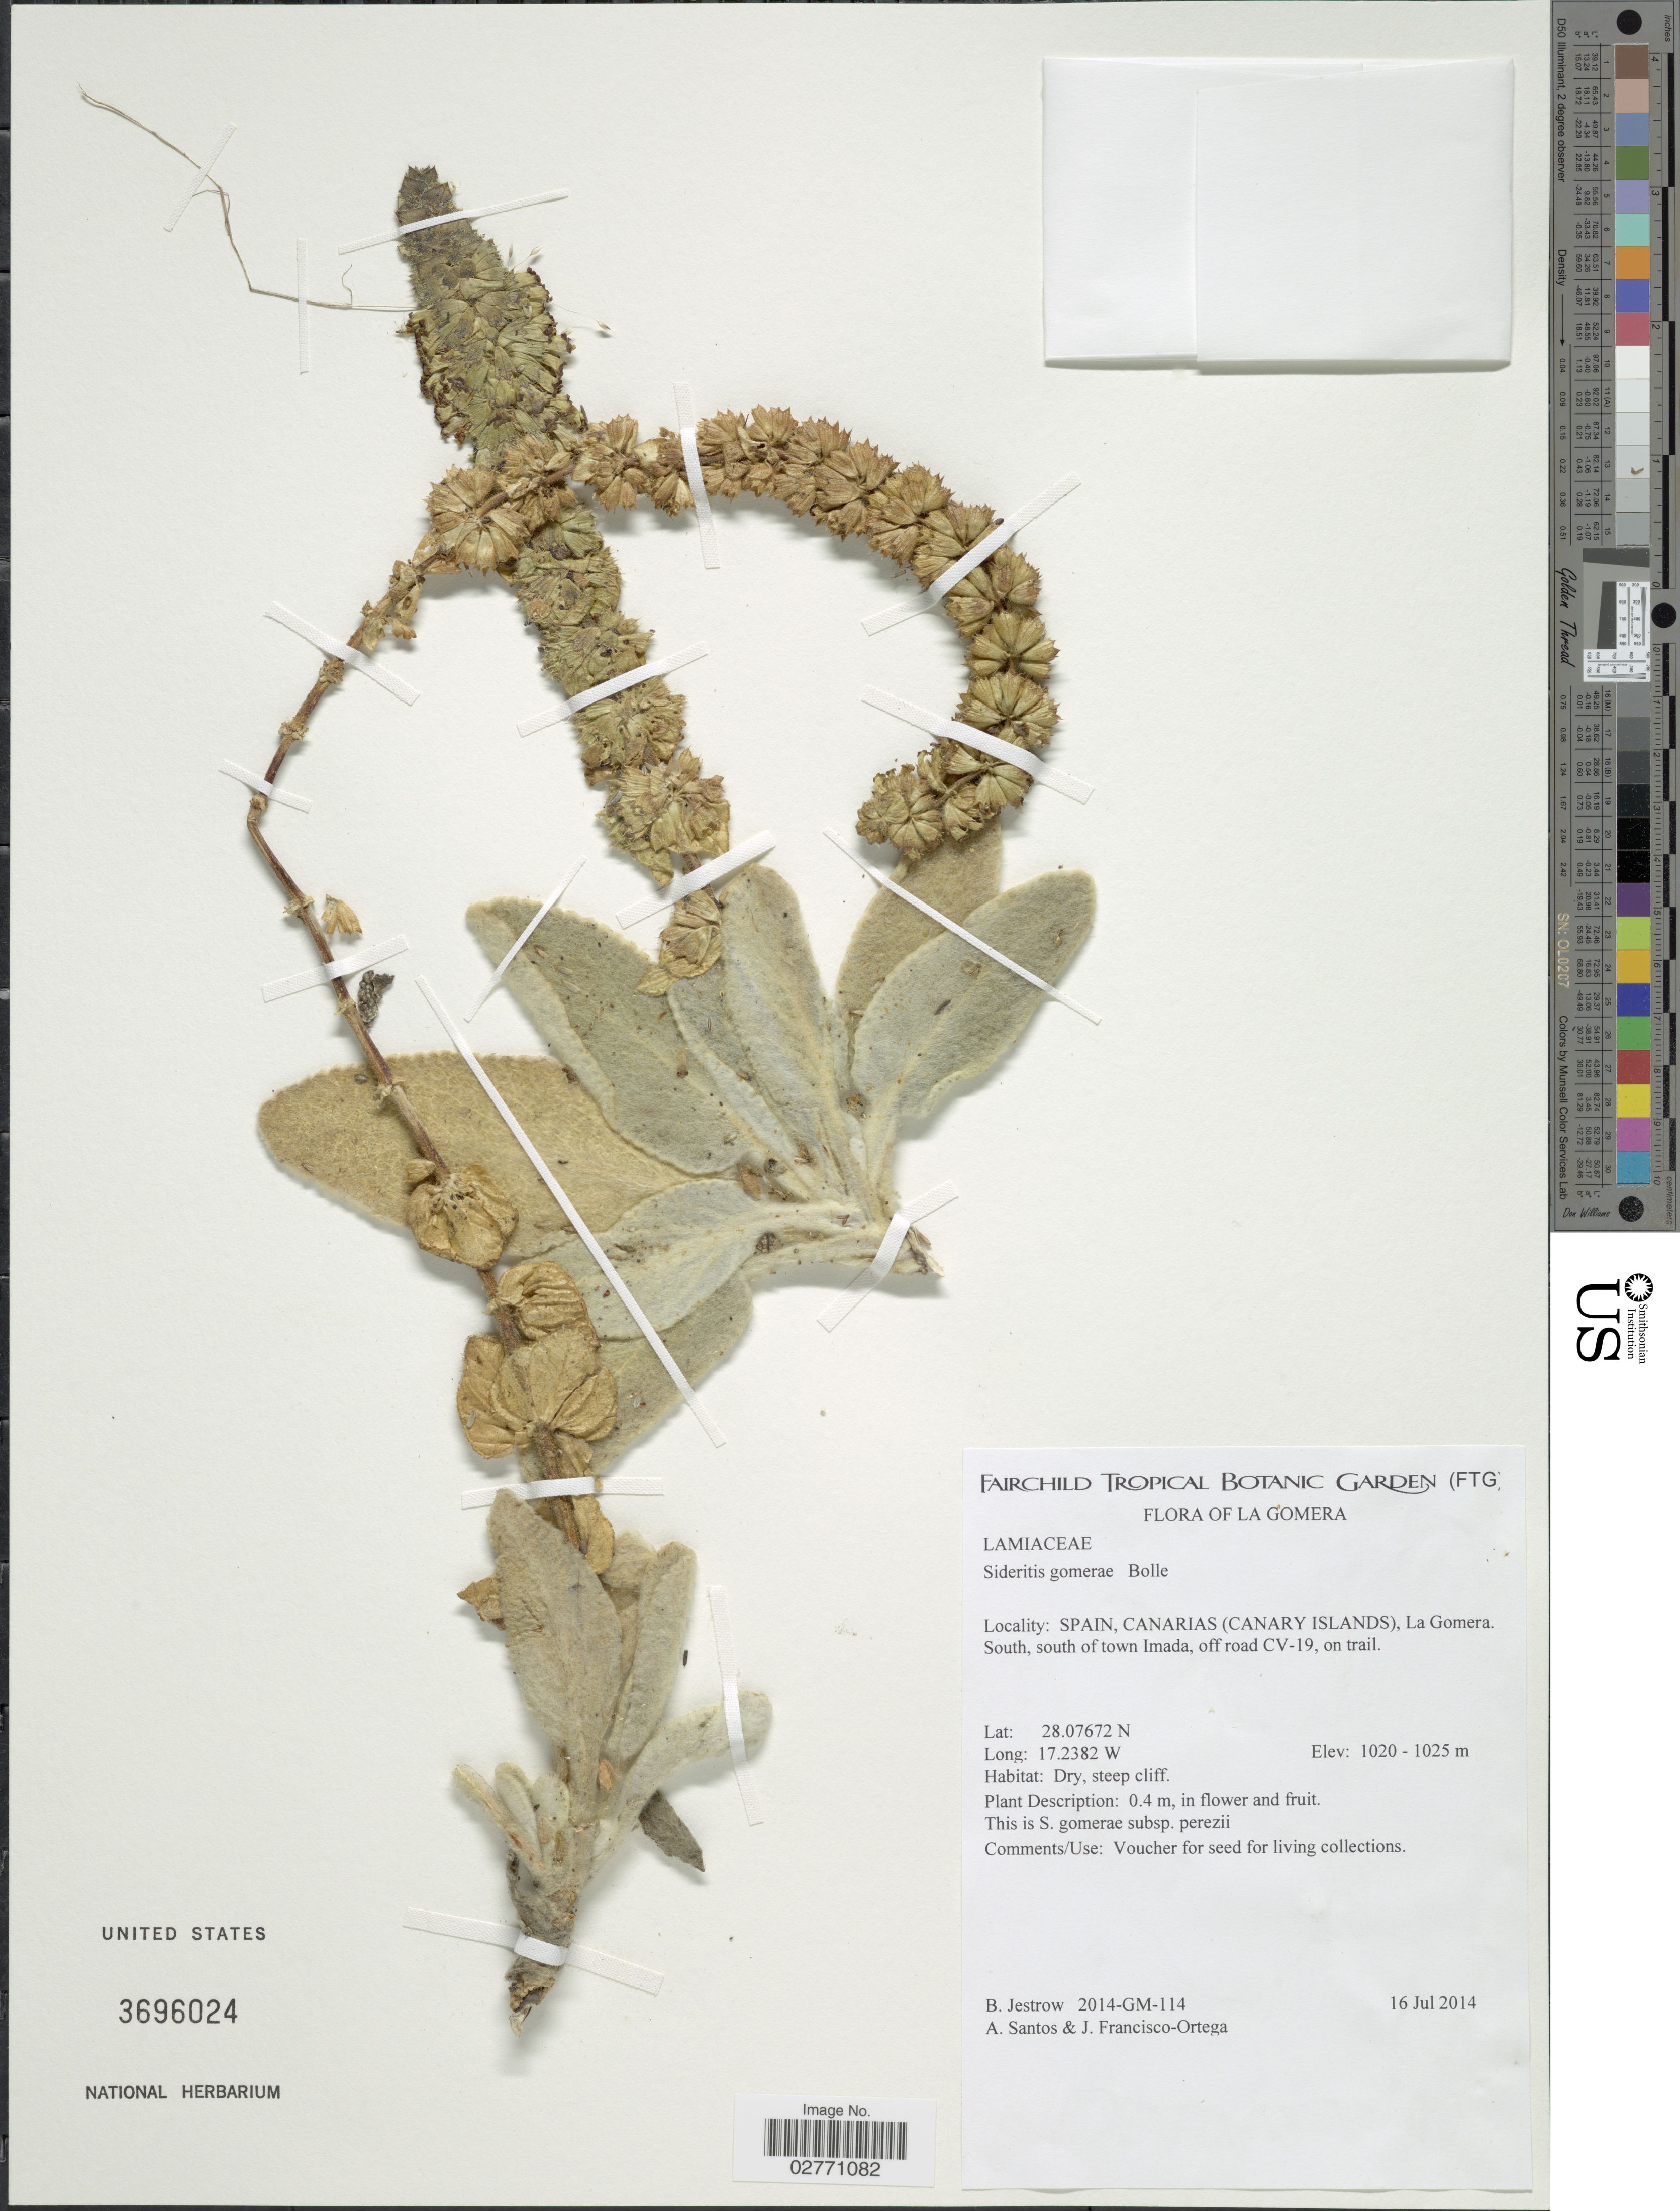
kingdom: Plantae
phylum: Tracheophyta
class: Magnoliopsida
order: Lamiales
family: Lamiaceae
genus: Sideritis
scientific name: Sideritis gomerae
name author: Bolle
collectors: B. Jestrow, A. Santos & J. Fransisco-Ortega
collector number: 2014-GM-114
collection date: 2014-07-16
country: Spain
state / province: Canarias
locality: Canary Islands, La Gomera. South, south of town Imada, off road CV-19, on trail.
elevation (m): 1020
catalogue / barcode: US 3696024